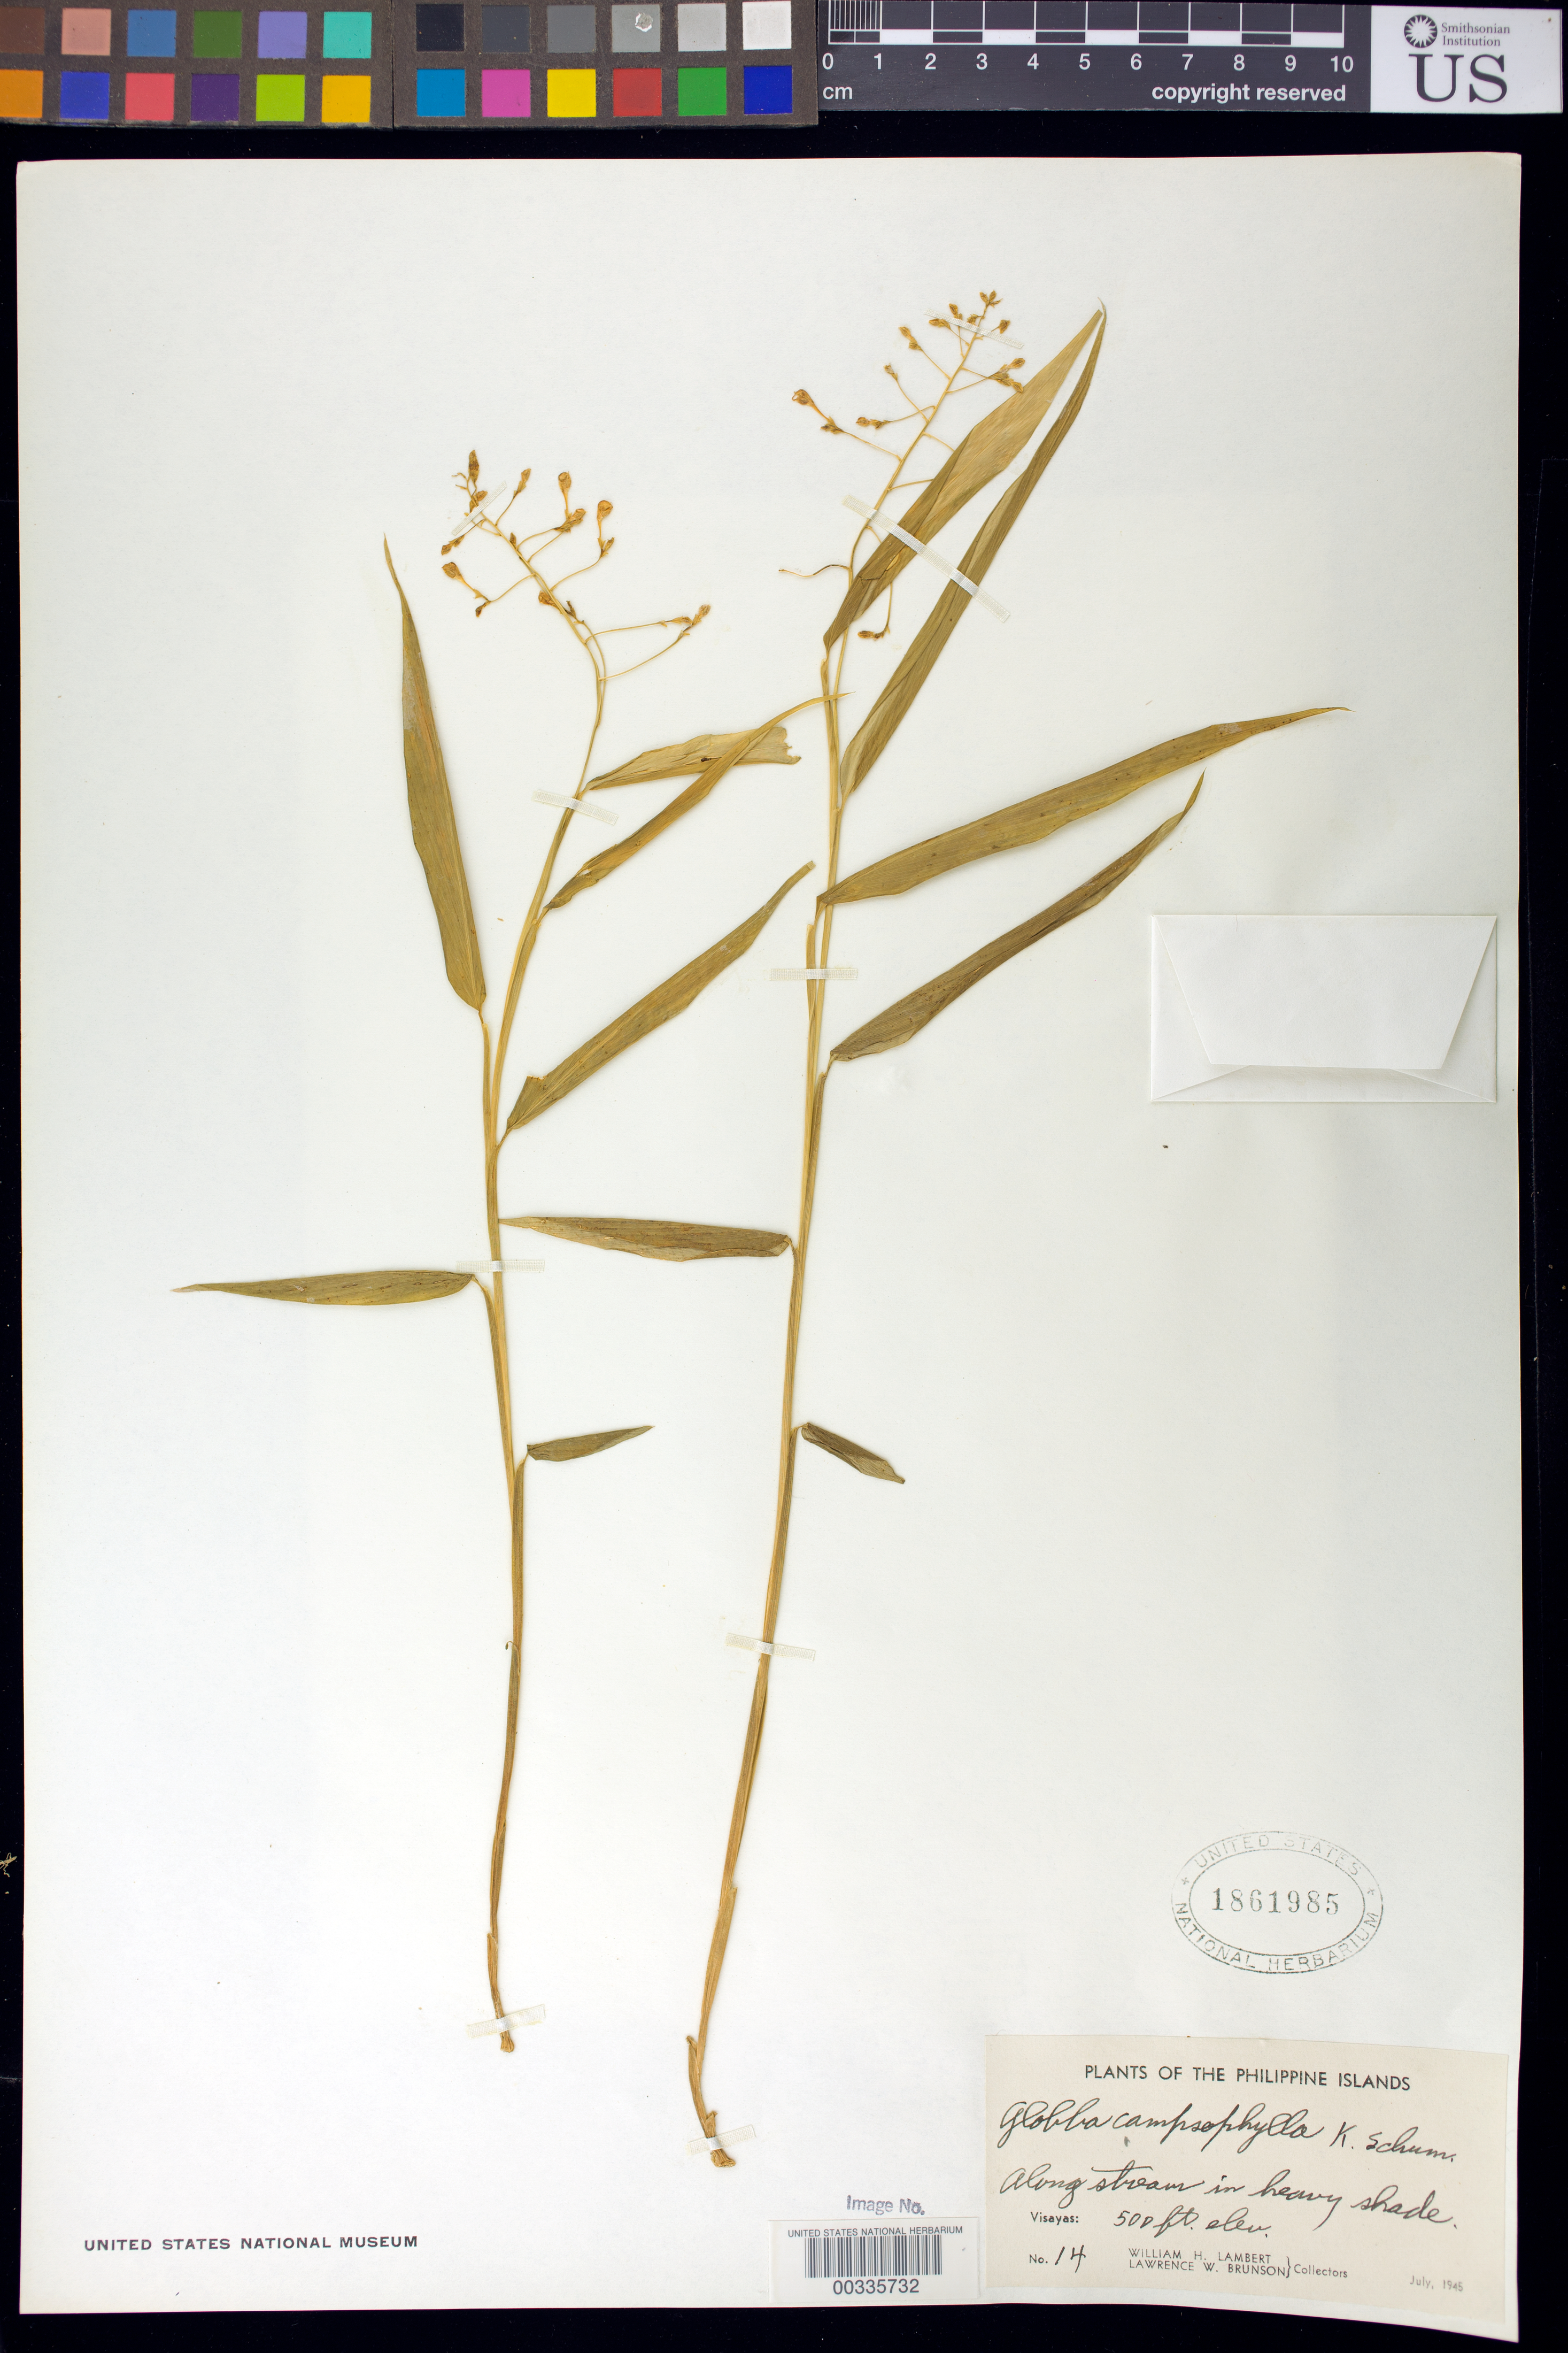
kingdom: Plantae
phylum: Tracheophyta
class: Liliopsida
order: Zingiberales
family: Zingiberaceae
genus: Globba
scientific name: Globba campsophylla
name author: K. Schum.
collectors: W. Lambert & L. Brunson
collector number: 14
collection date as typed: Jul 1945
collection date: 1945-07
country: Philippines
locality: Visayas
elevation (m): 152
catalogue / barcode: US 1861985